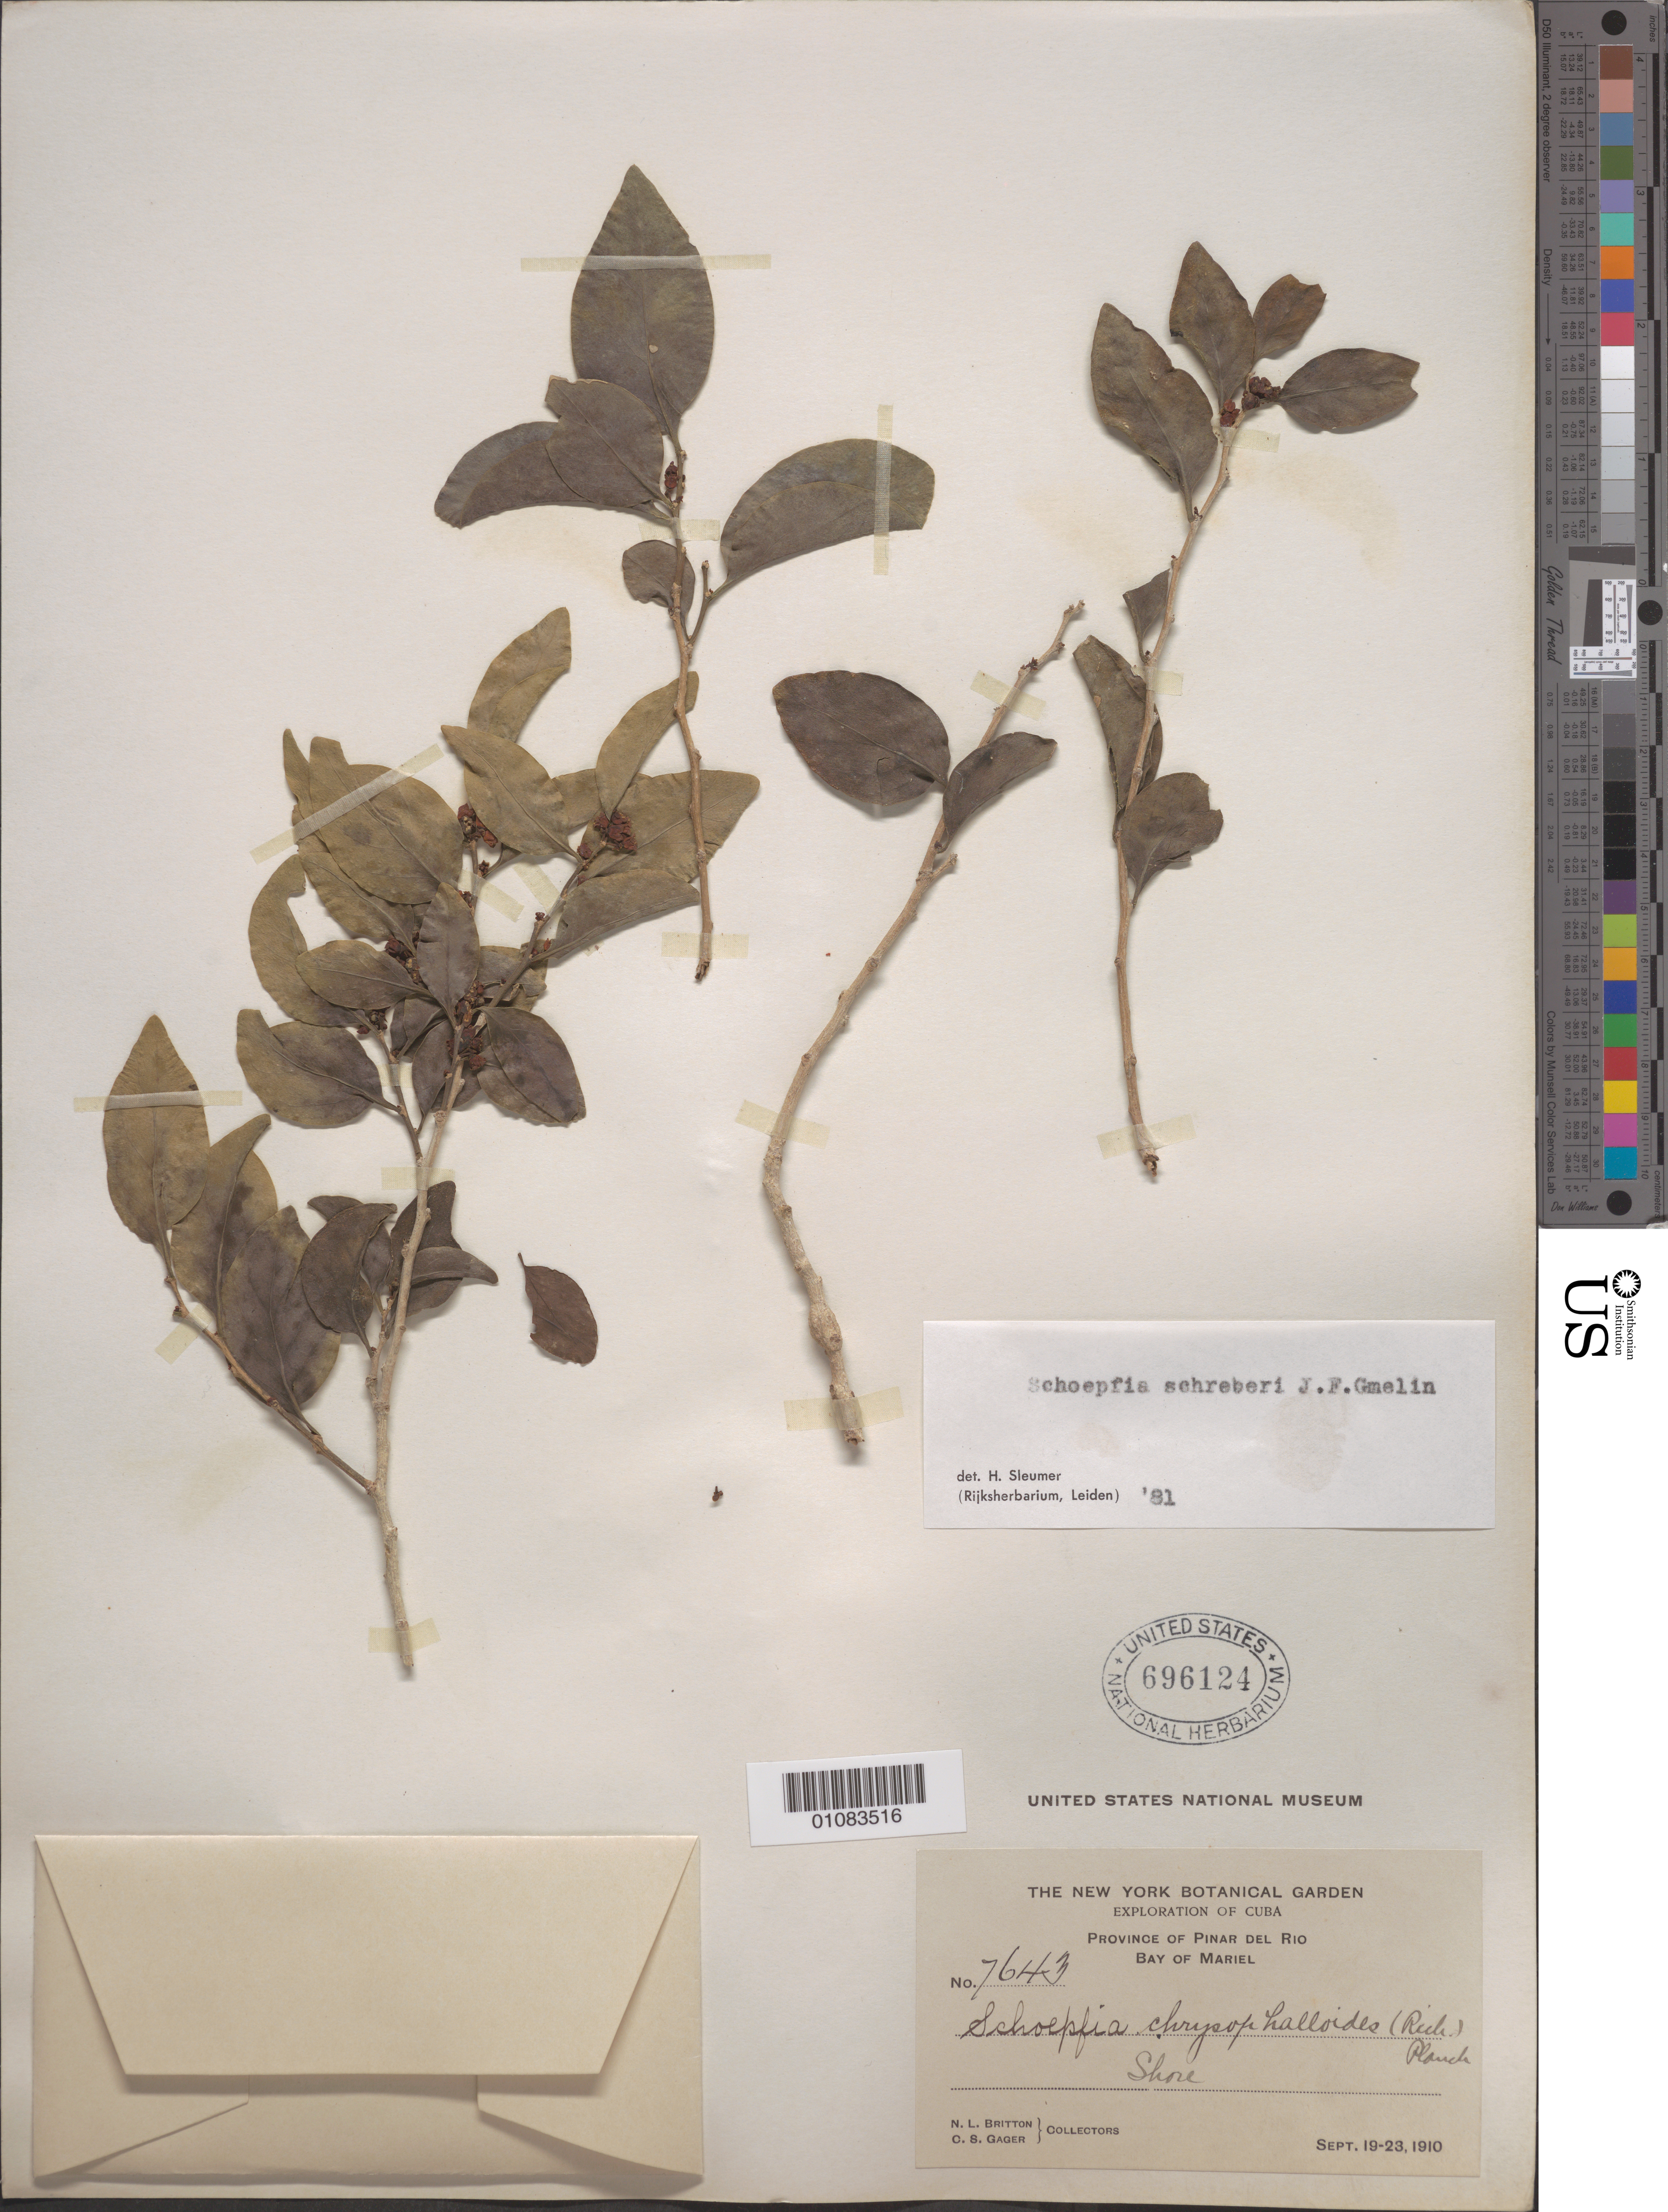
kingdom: Plantae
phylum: Tracheophyta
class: Magnoliopsida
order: Santalales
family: Schoepfiaceae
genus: Schoepfia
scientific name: Schoepfia schreberi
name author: J.F. Gmel.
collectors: N. Britton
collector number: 7643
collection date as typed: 19 Sep 1910 to 23 Sep 1910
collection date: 1910-09-19/1910-09-23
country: Cuba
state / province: Pinar del Rio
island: Cuba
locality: Bay of Mariel Shore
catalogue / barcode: US 696124